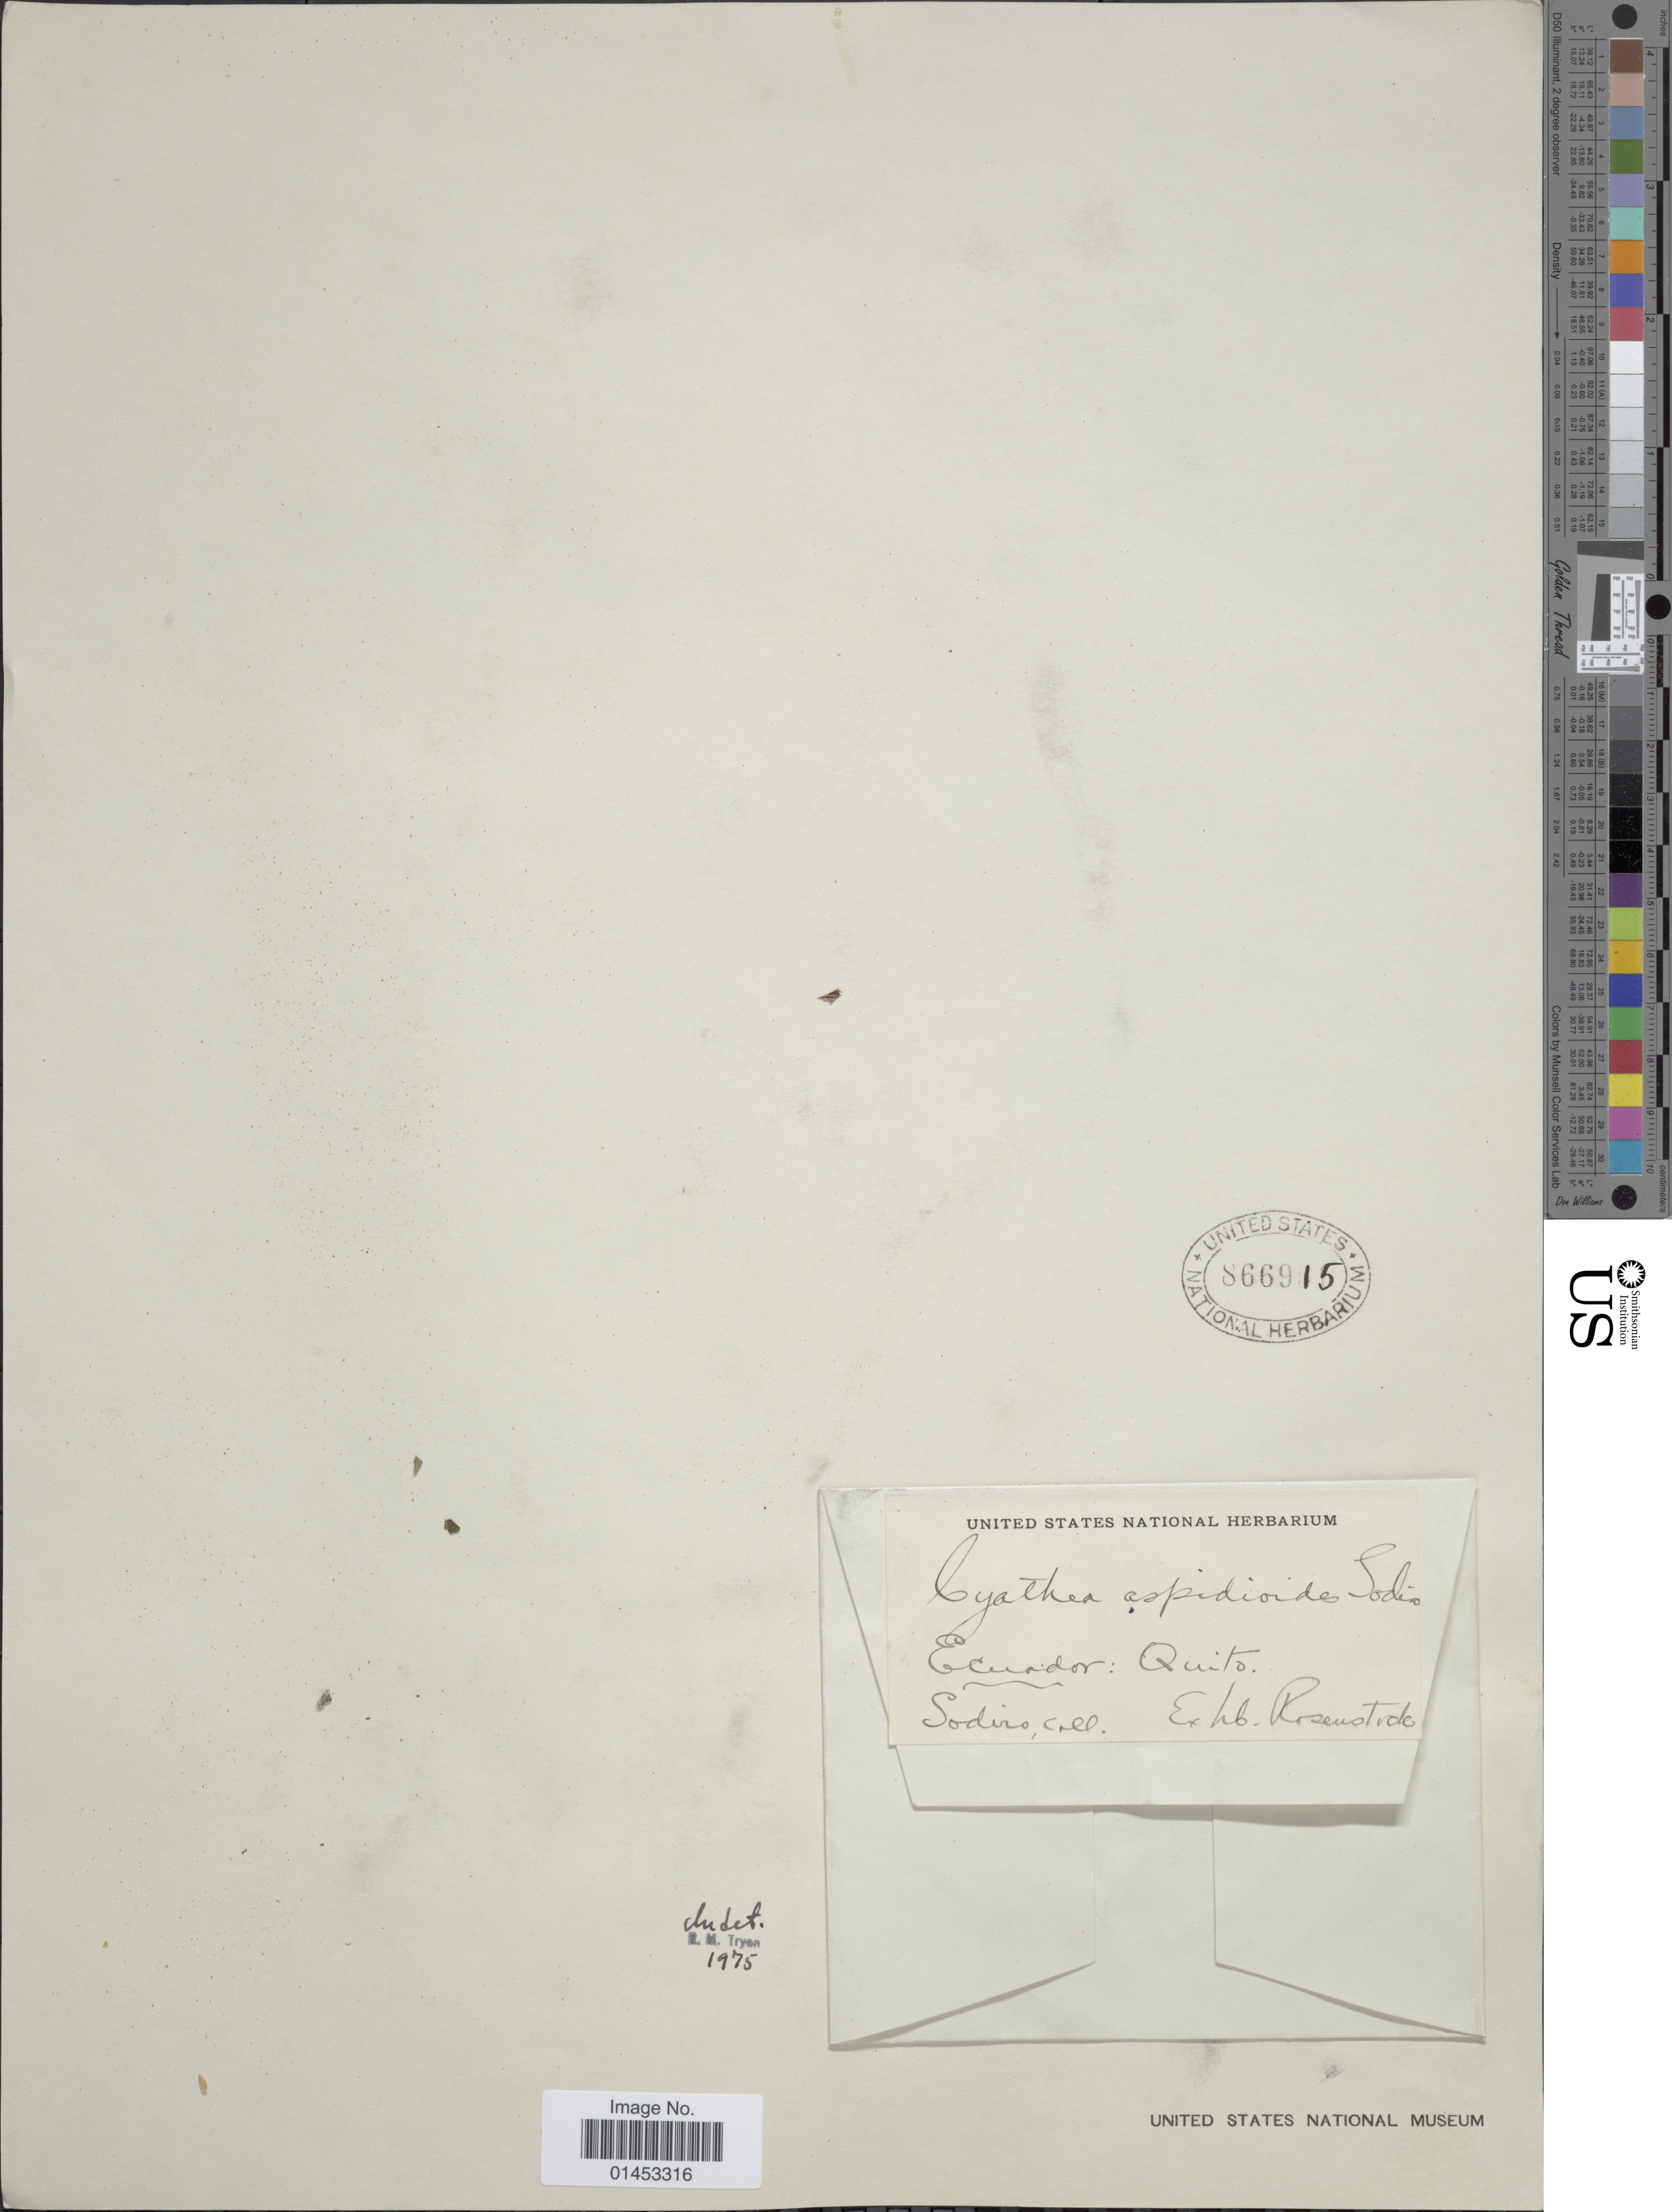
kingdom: Plantae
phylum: Tracheophyta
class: Polypodiopsida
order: Cyatheales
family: Cyatheaceae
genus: Cyathea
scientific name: Cyathea sp.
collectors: Sodiro, --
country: Ecuador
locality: Quito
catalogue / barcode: US 866915